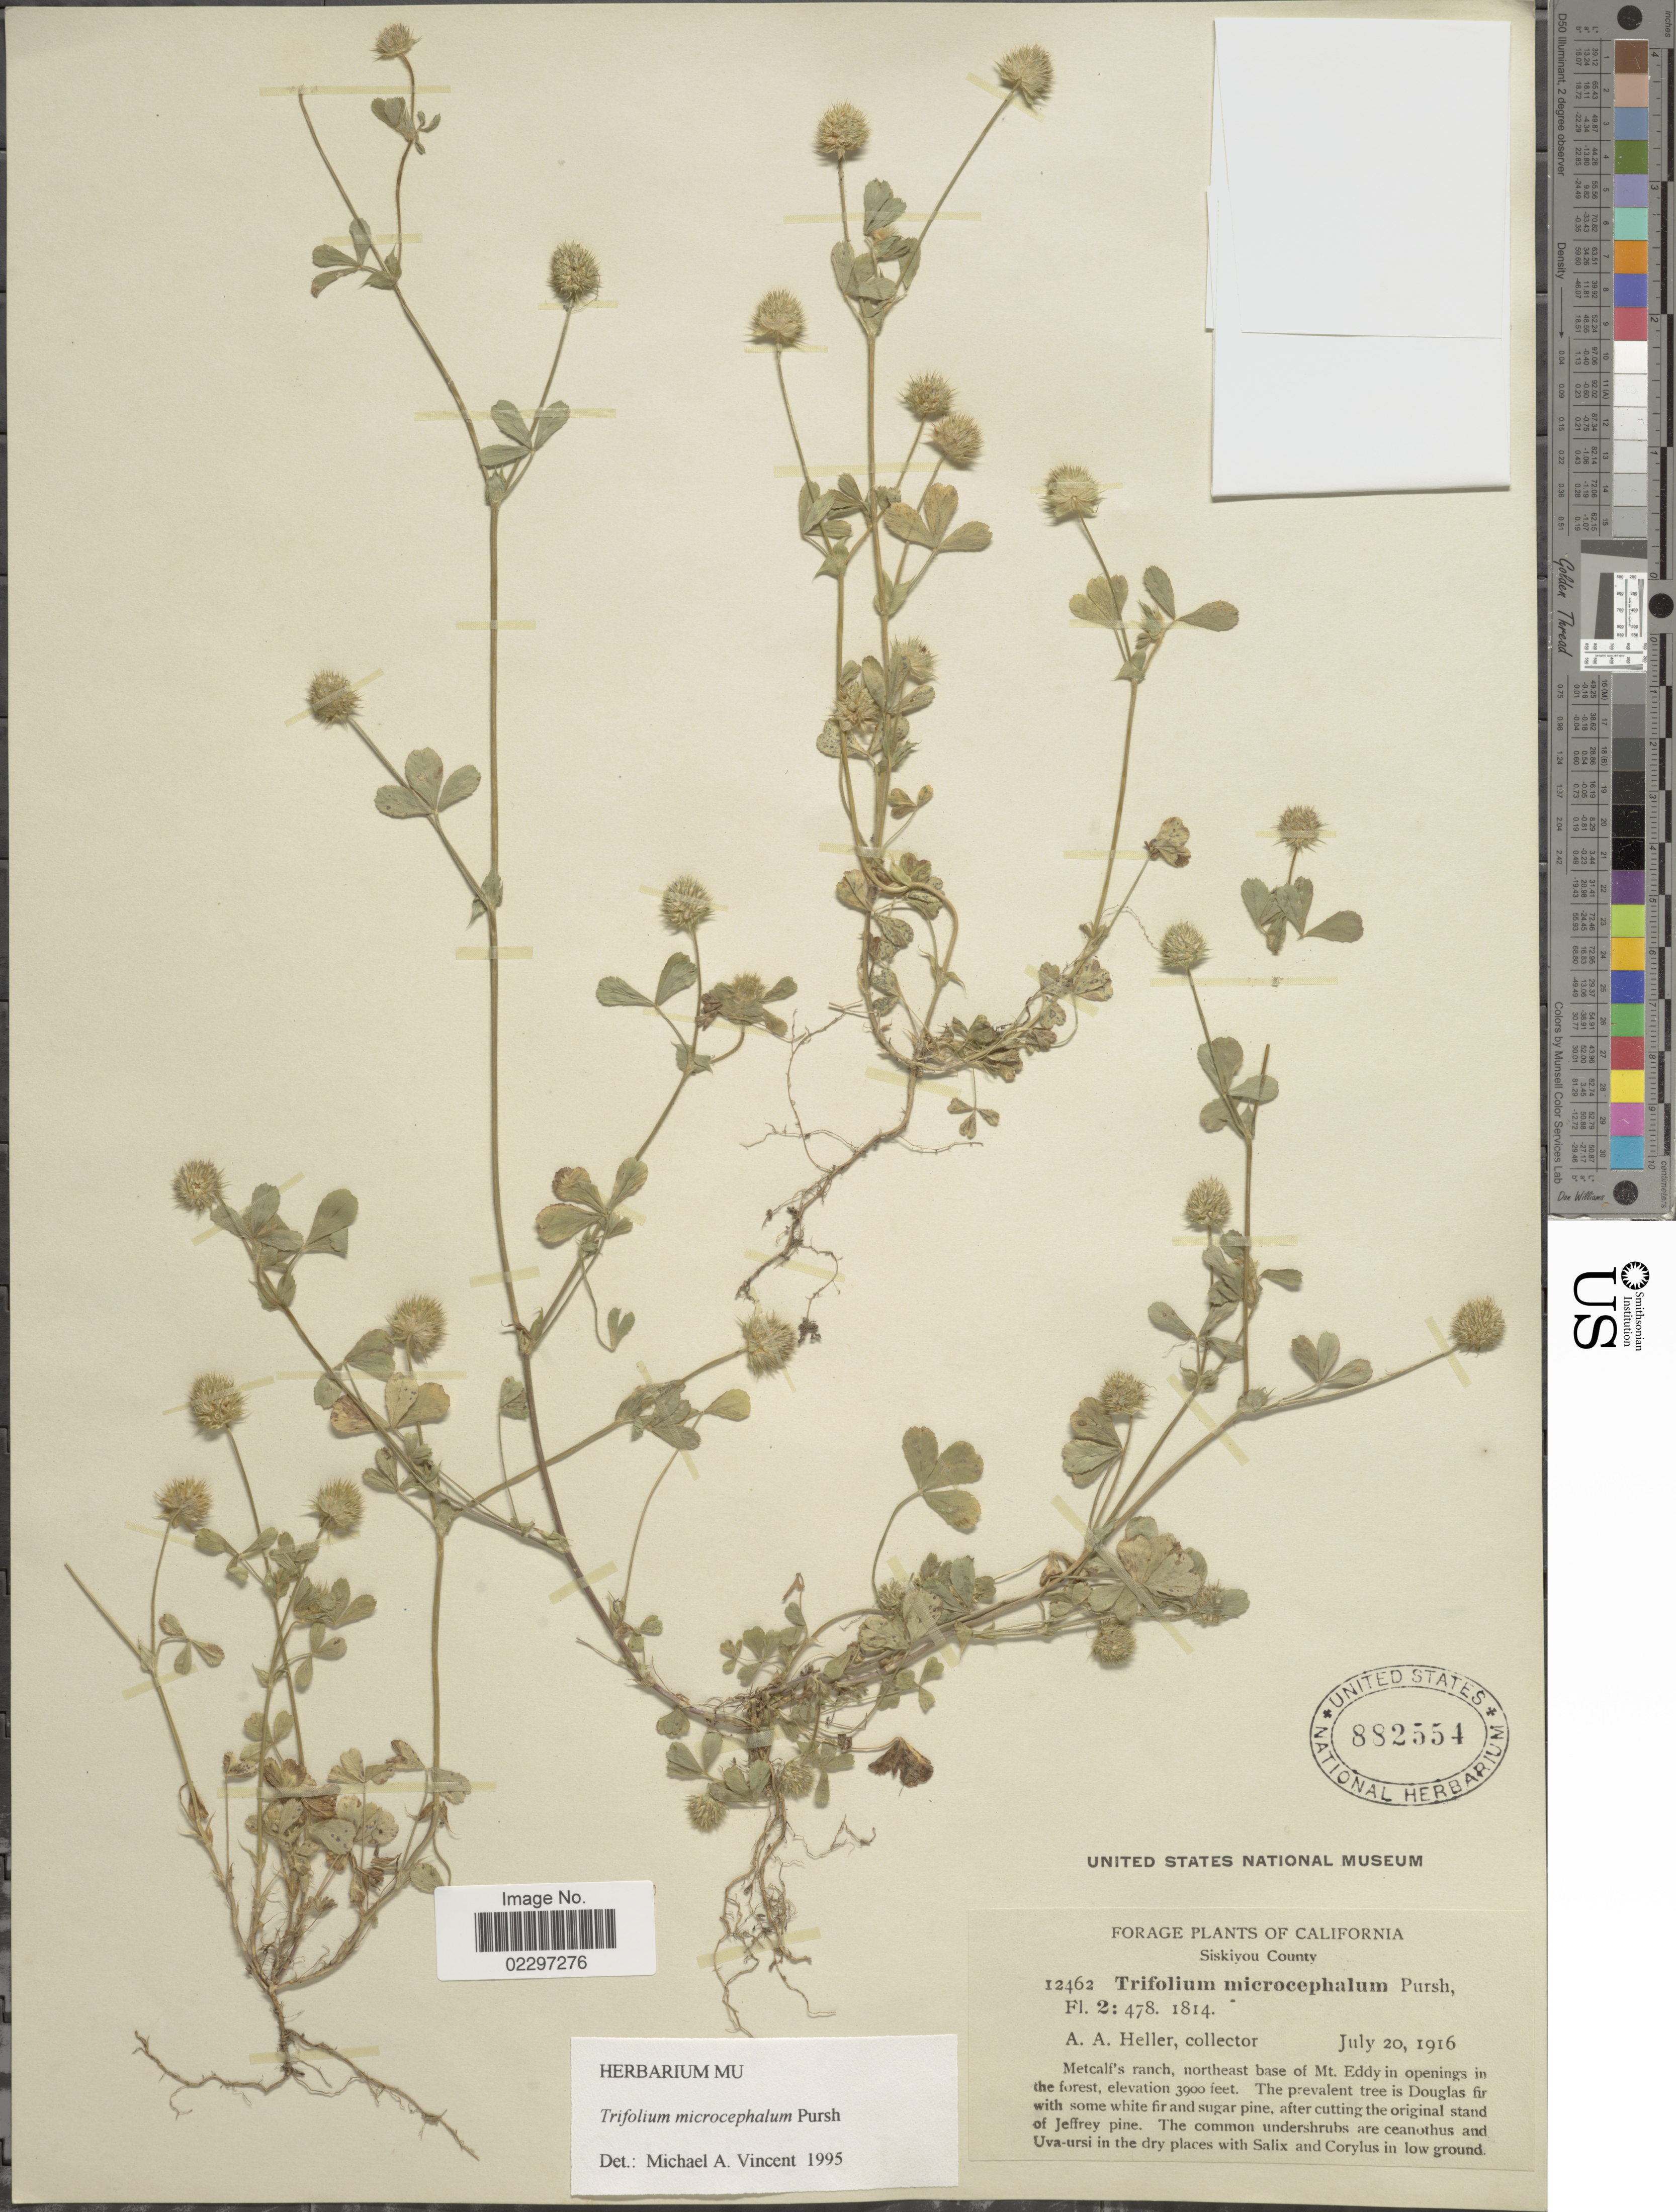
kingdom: Plantae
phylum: Tracheophyta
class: Magnoliopsida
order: Fabales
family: Fabaceae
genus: Trifolium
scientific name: Trifolium microcephalum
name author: Pursh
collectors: A. A. Heller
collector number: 12462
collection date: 1916-07-20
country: United States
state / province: California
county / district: Siskiyou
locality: Siskiyou County. Metcalf's ranch, northeast base of Mt. Eddy in openings in the forest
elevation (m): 1189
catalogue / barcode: US 882554